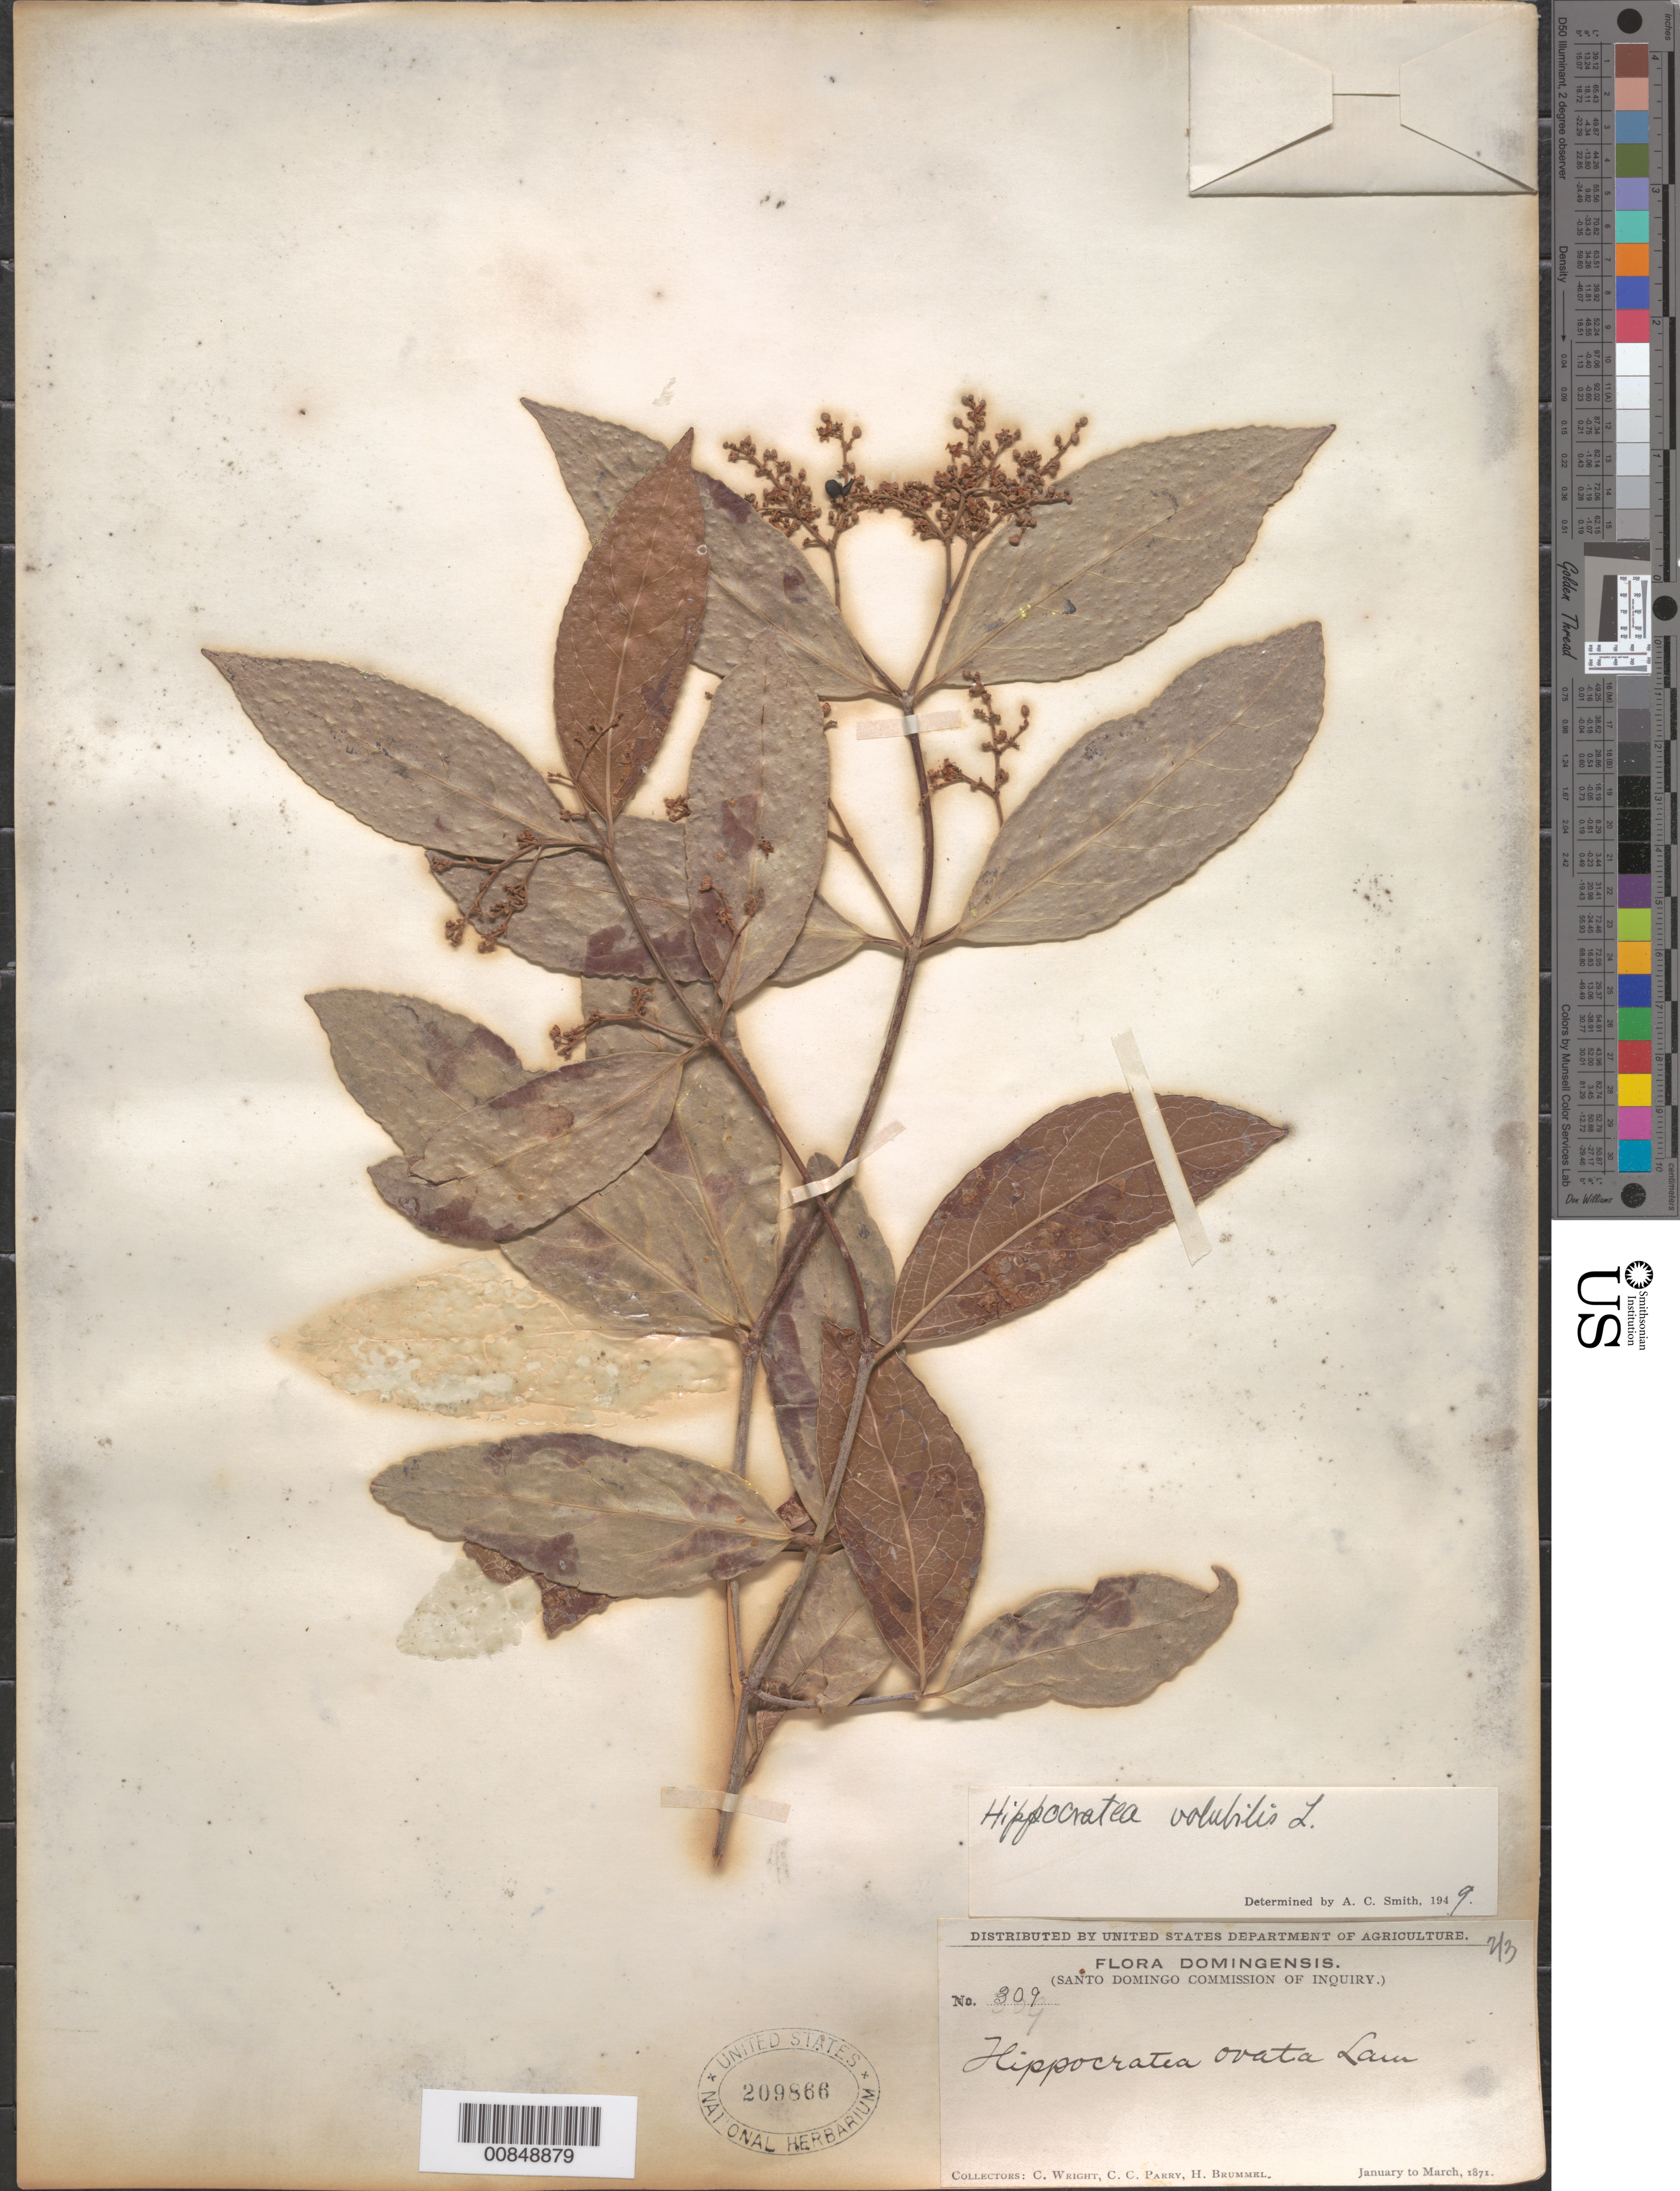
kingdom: Plantae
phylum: Tracheophyta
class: Magnoliopsida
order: Celastrales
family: Celastraceae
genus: Hippocratea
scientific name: Hippocratea volubilis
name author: L.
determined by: Smith, A. C.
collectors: C. Wright, C. C. Parry & H. Brummel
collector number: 309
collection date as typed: Jan 1871 to -- Mar 1871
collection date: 1871-01/1871-03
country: Dominican Republic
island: Hispaniola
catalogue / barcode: US 209866